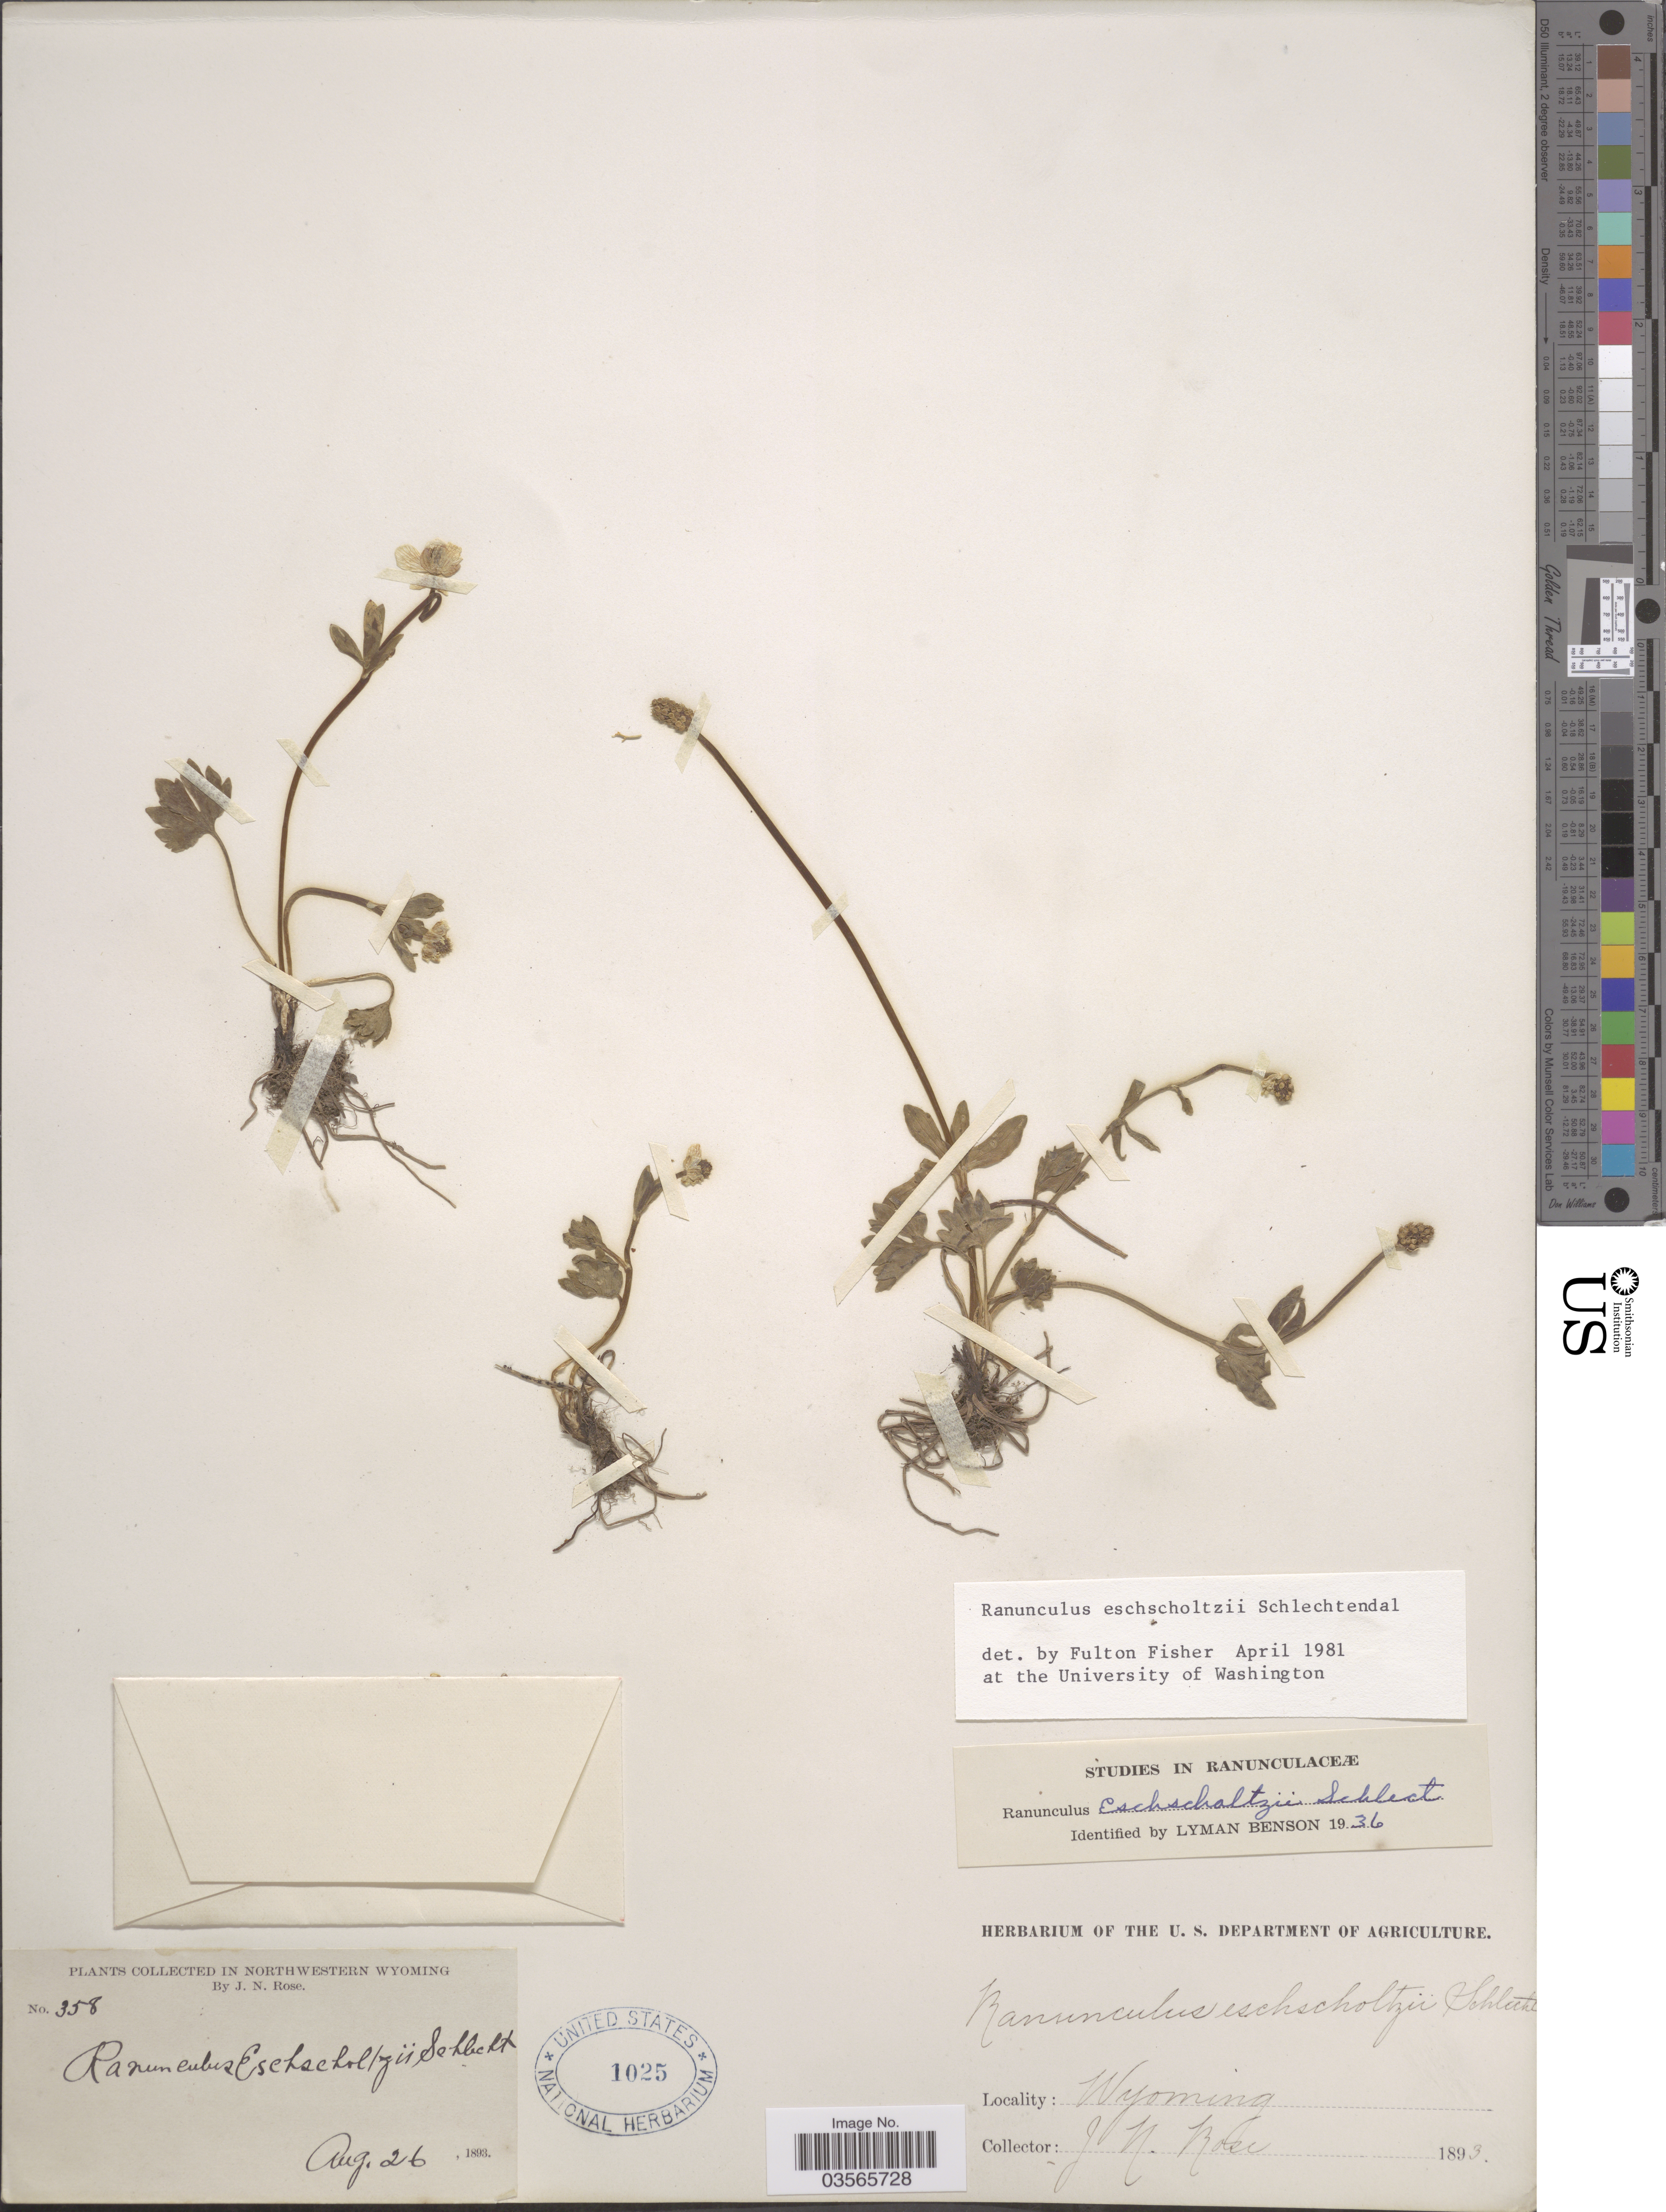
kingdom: Plantae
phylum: Tracheophyta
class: Magnoliopsida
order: Ranunculales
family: Ranunculaceae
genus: Ranunculus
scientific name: Ranunculus eschscholtzii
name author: Schltdl.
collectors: J. N. Rose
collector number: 358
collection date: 1893-08-26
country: United States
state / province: Wyoming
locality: Northwestern Wyoming.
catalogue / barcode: US 1025